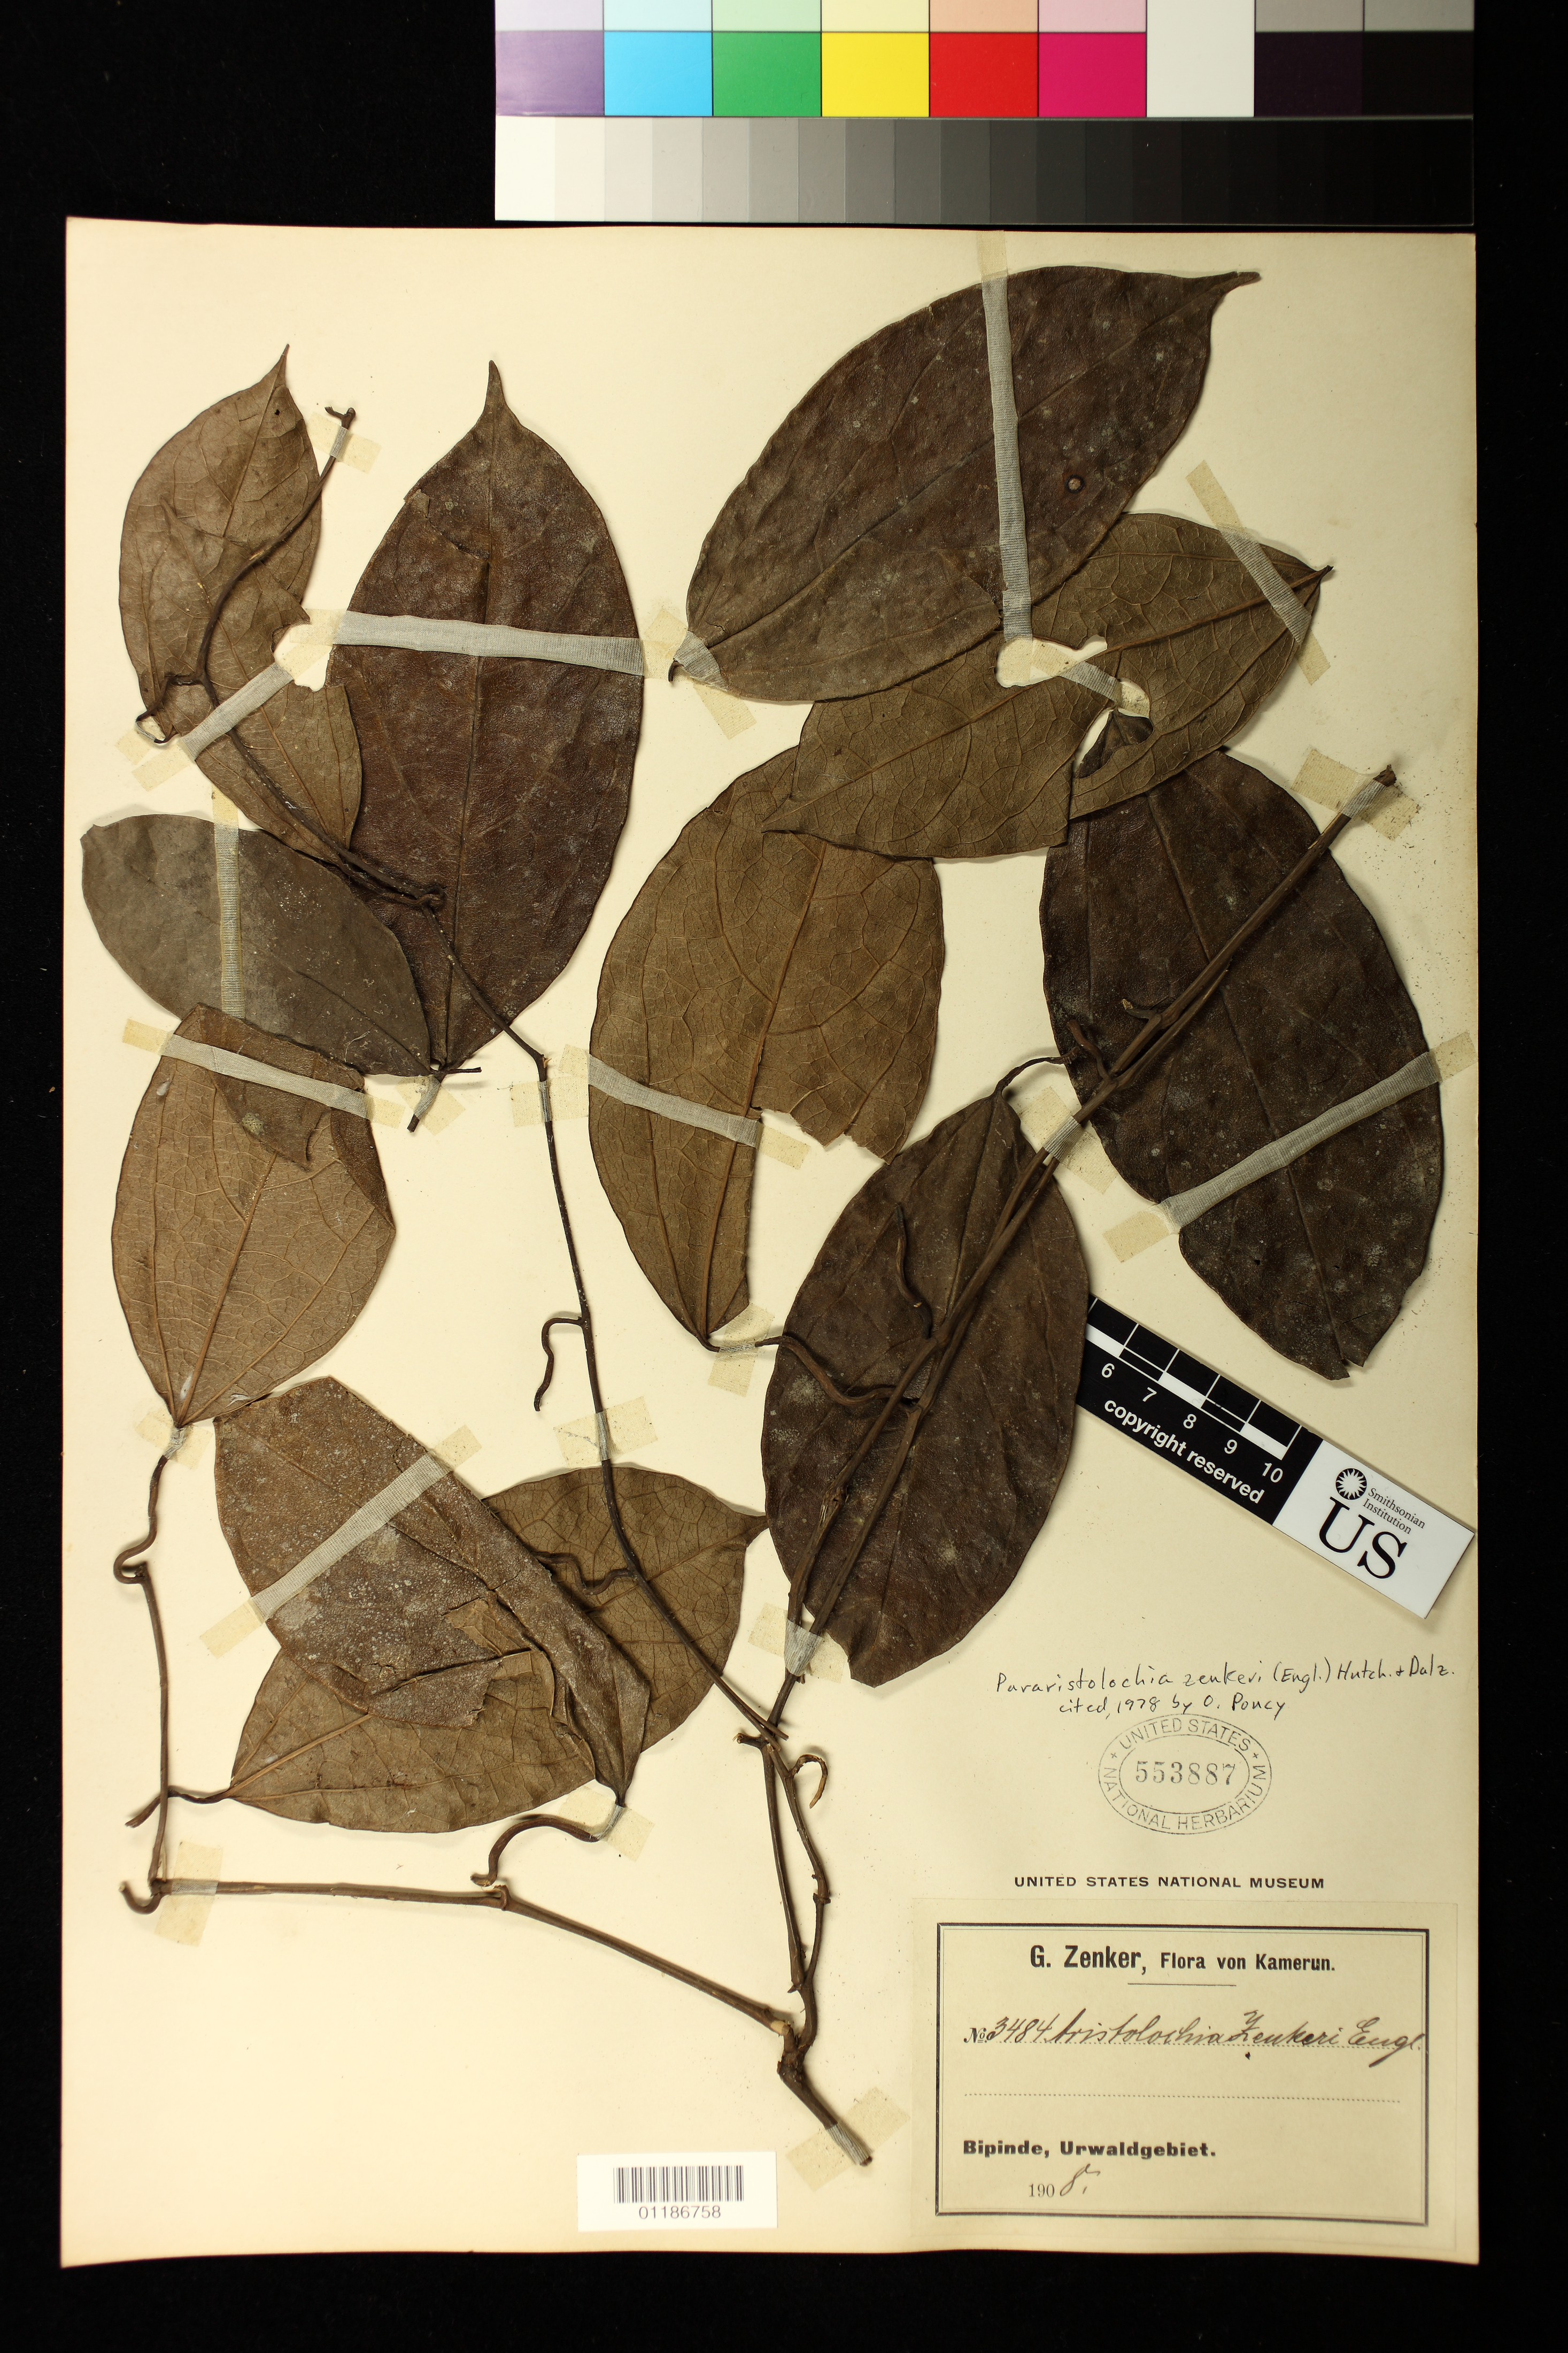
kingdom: Plantae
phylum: Tracheophyta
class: Magnoliopsida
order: Piperales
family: Aristolochiaceae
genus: Pararistolochia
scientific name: Pararistolochia zenkeri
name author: (Engl.) Hutch. & Dalziel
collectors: G. A. Zenker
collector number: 3484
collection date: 1908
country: Cameroon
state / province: Sud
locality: Bipinde, Urwaldgebiet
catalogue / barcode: US 553887